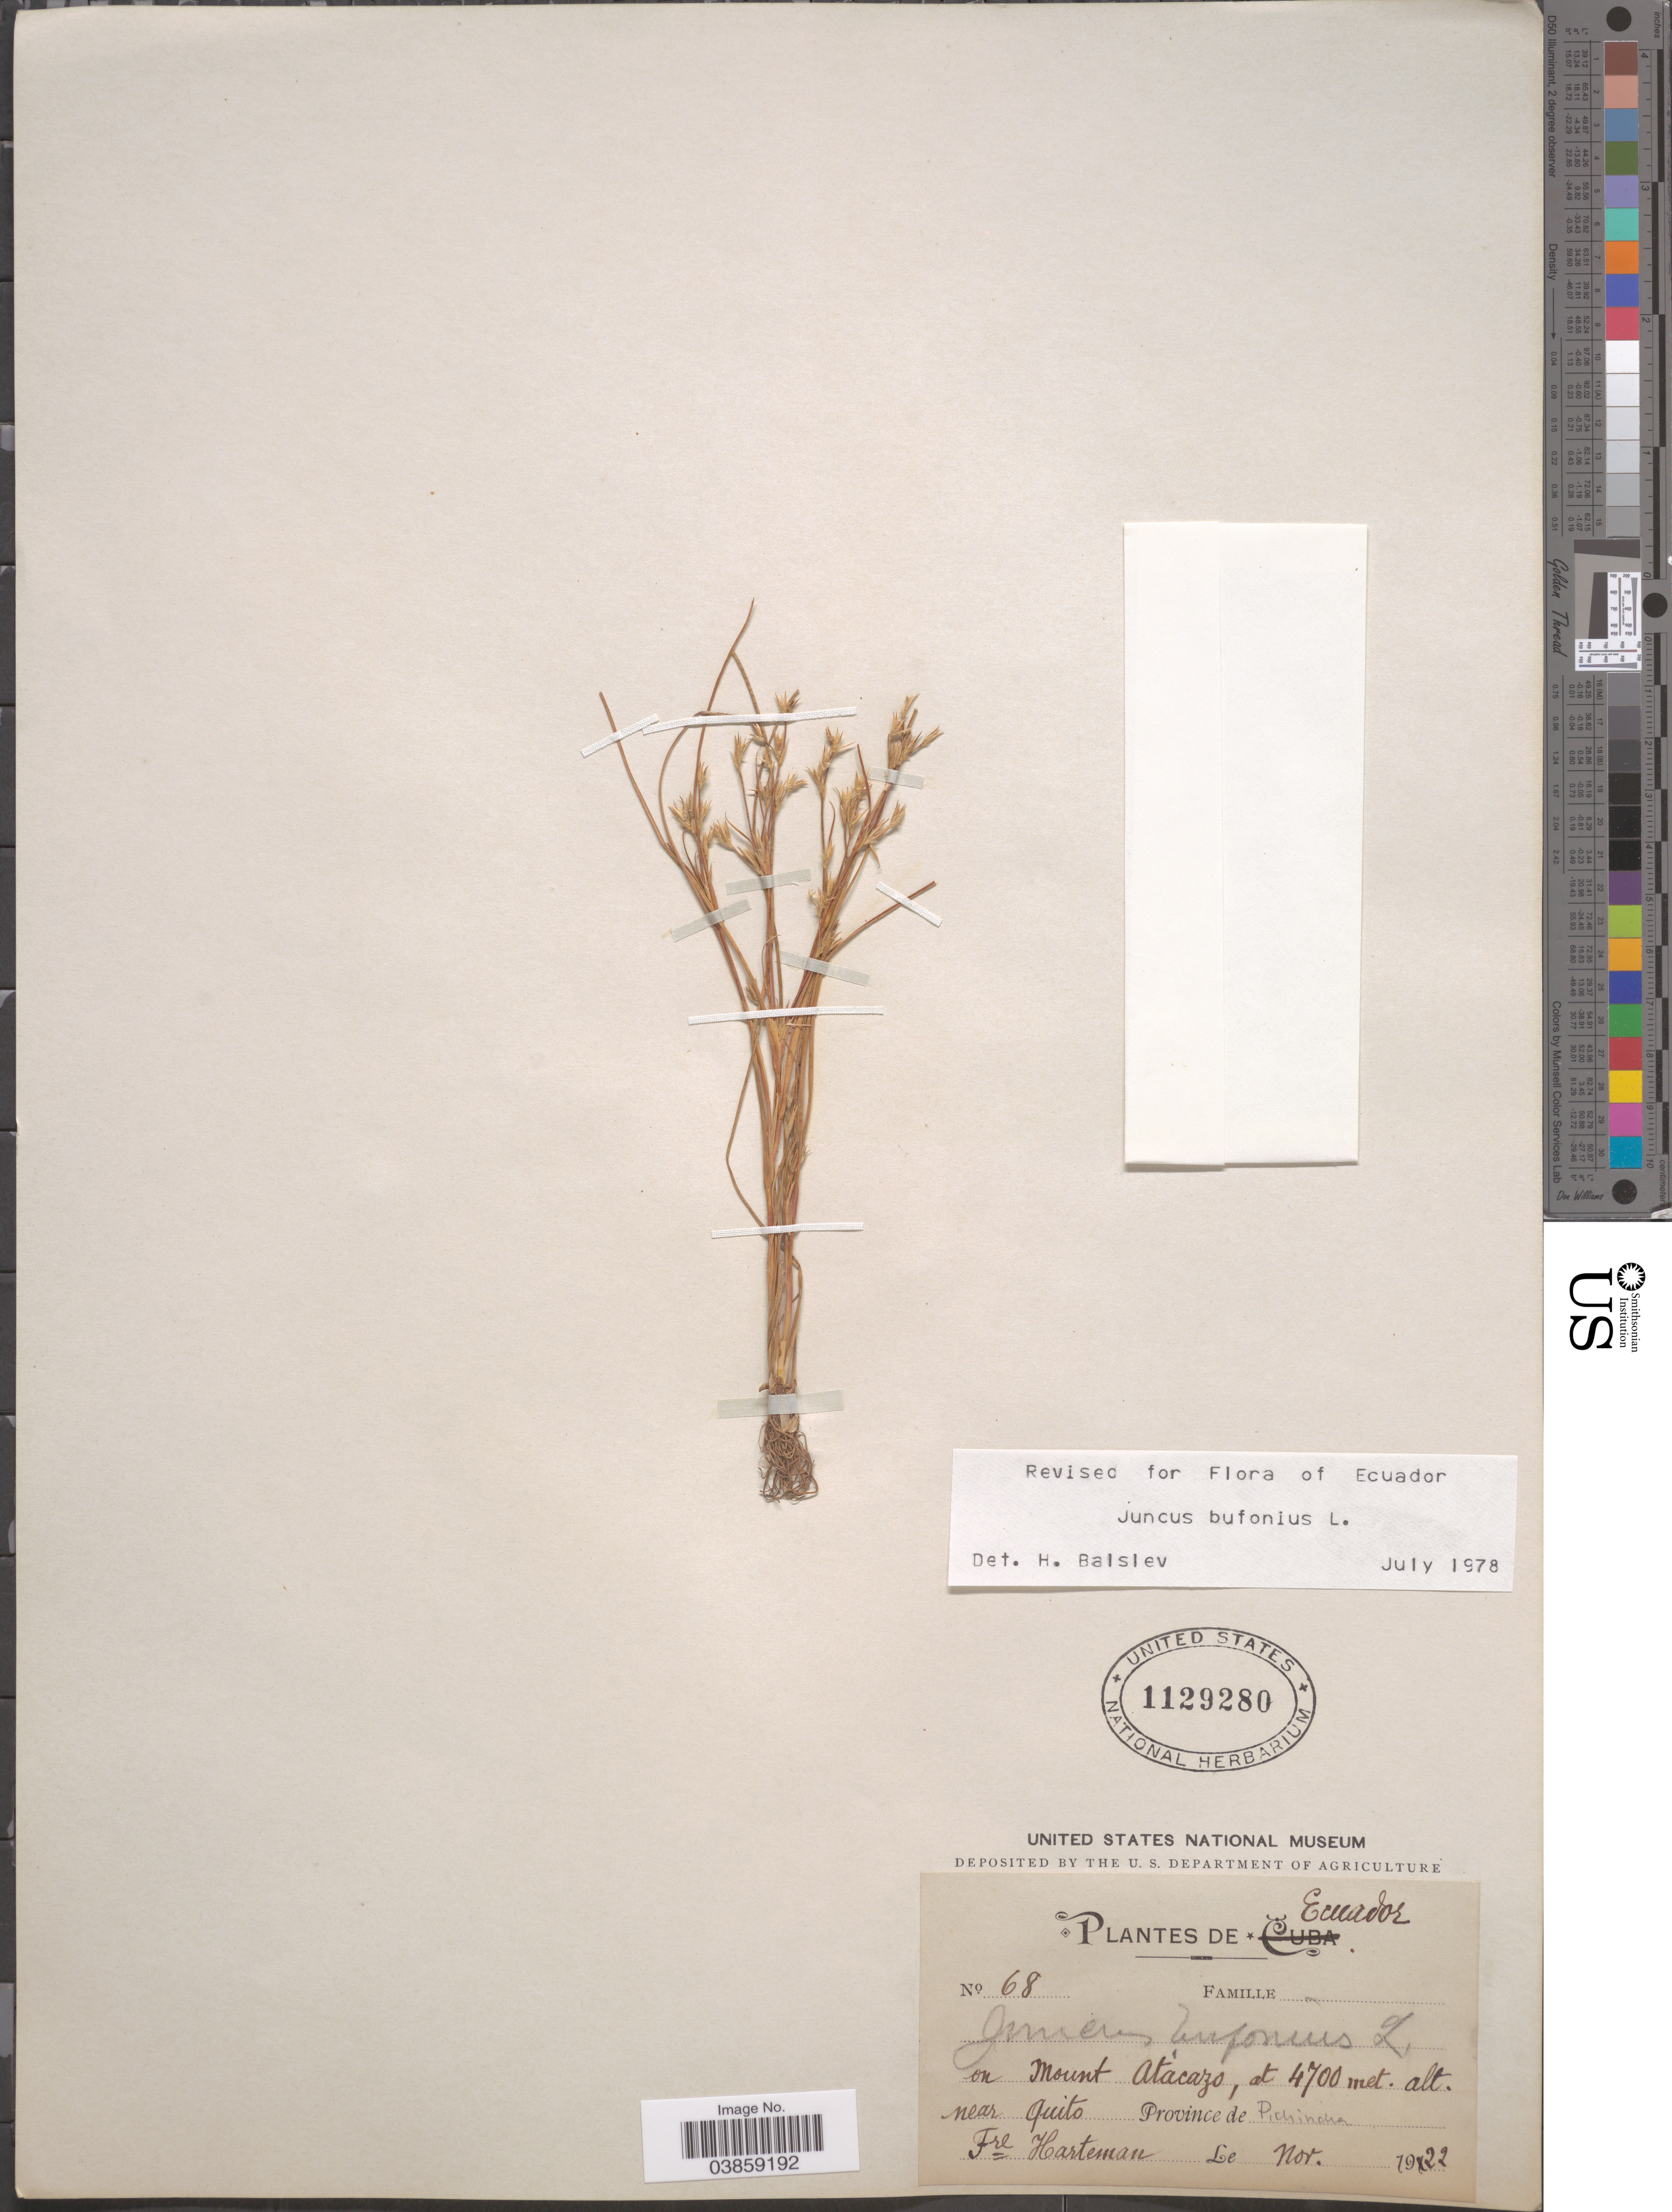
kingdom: Plantae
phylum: Tracheophyta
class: Liliopsida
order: Poales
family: Juncaceae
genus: Juncus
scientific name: Juncus bufonius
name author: L.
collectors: Harteman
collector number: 68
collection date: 1922-11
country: Ecuador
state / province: Pichincha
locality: On Mount Atacazo, near Quito.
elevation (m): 4700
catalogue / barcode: US 1129280